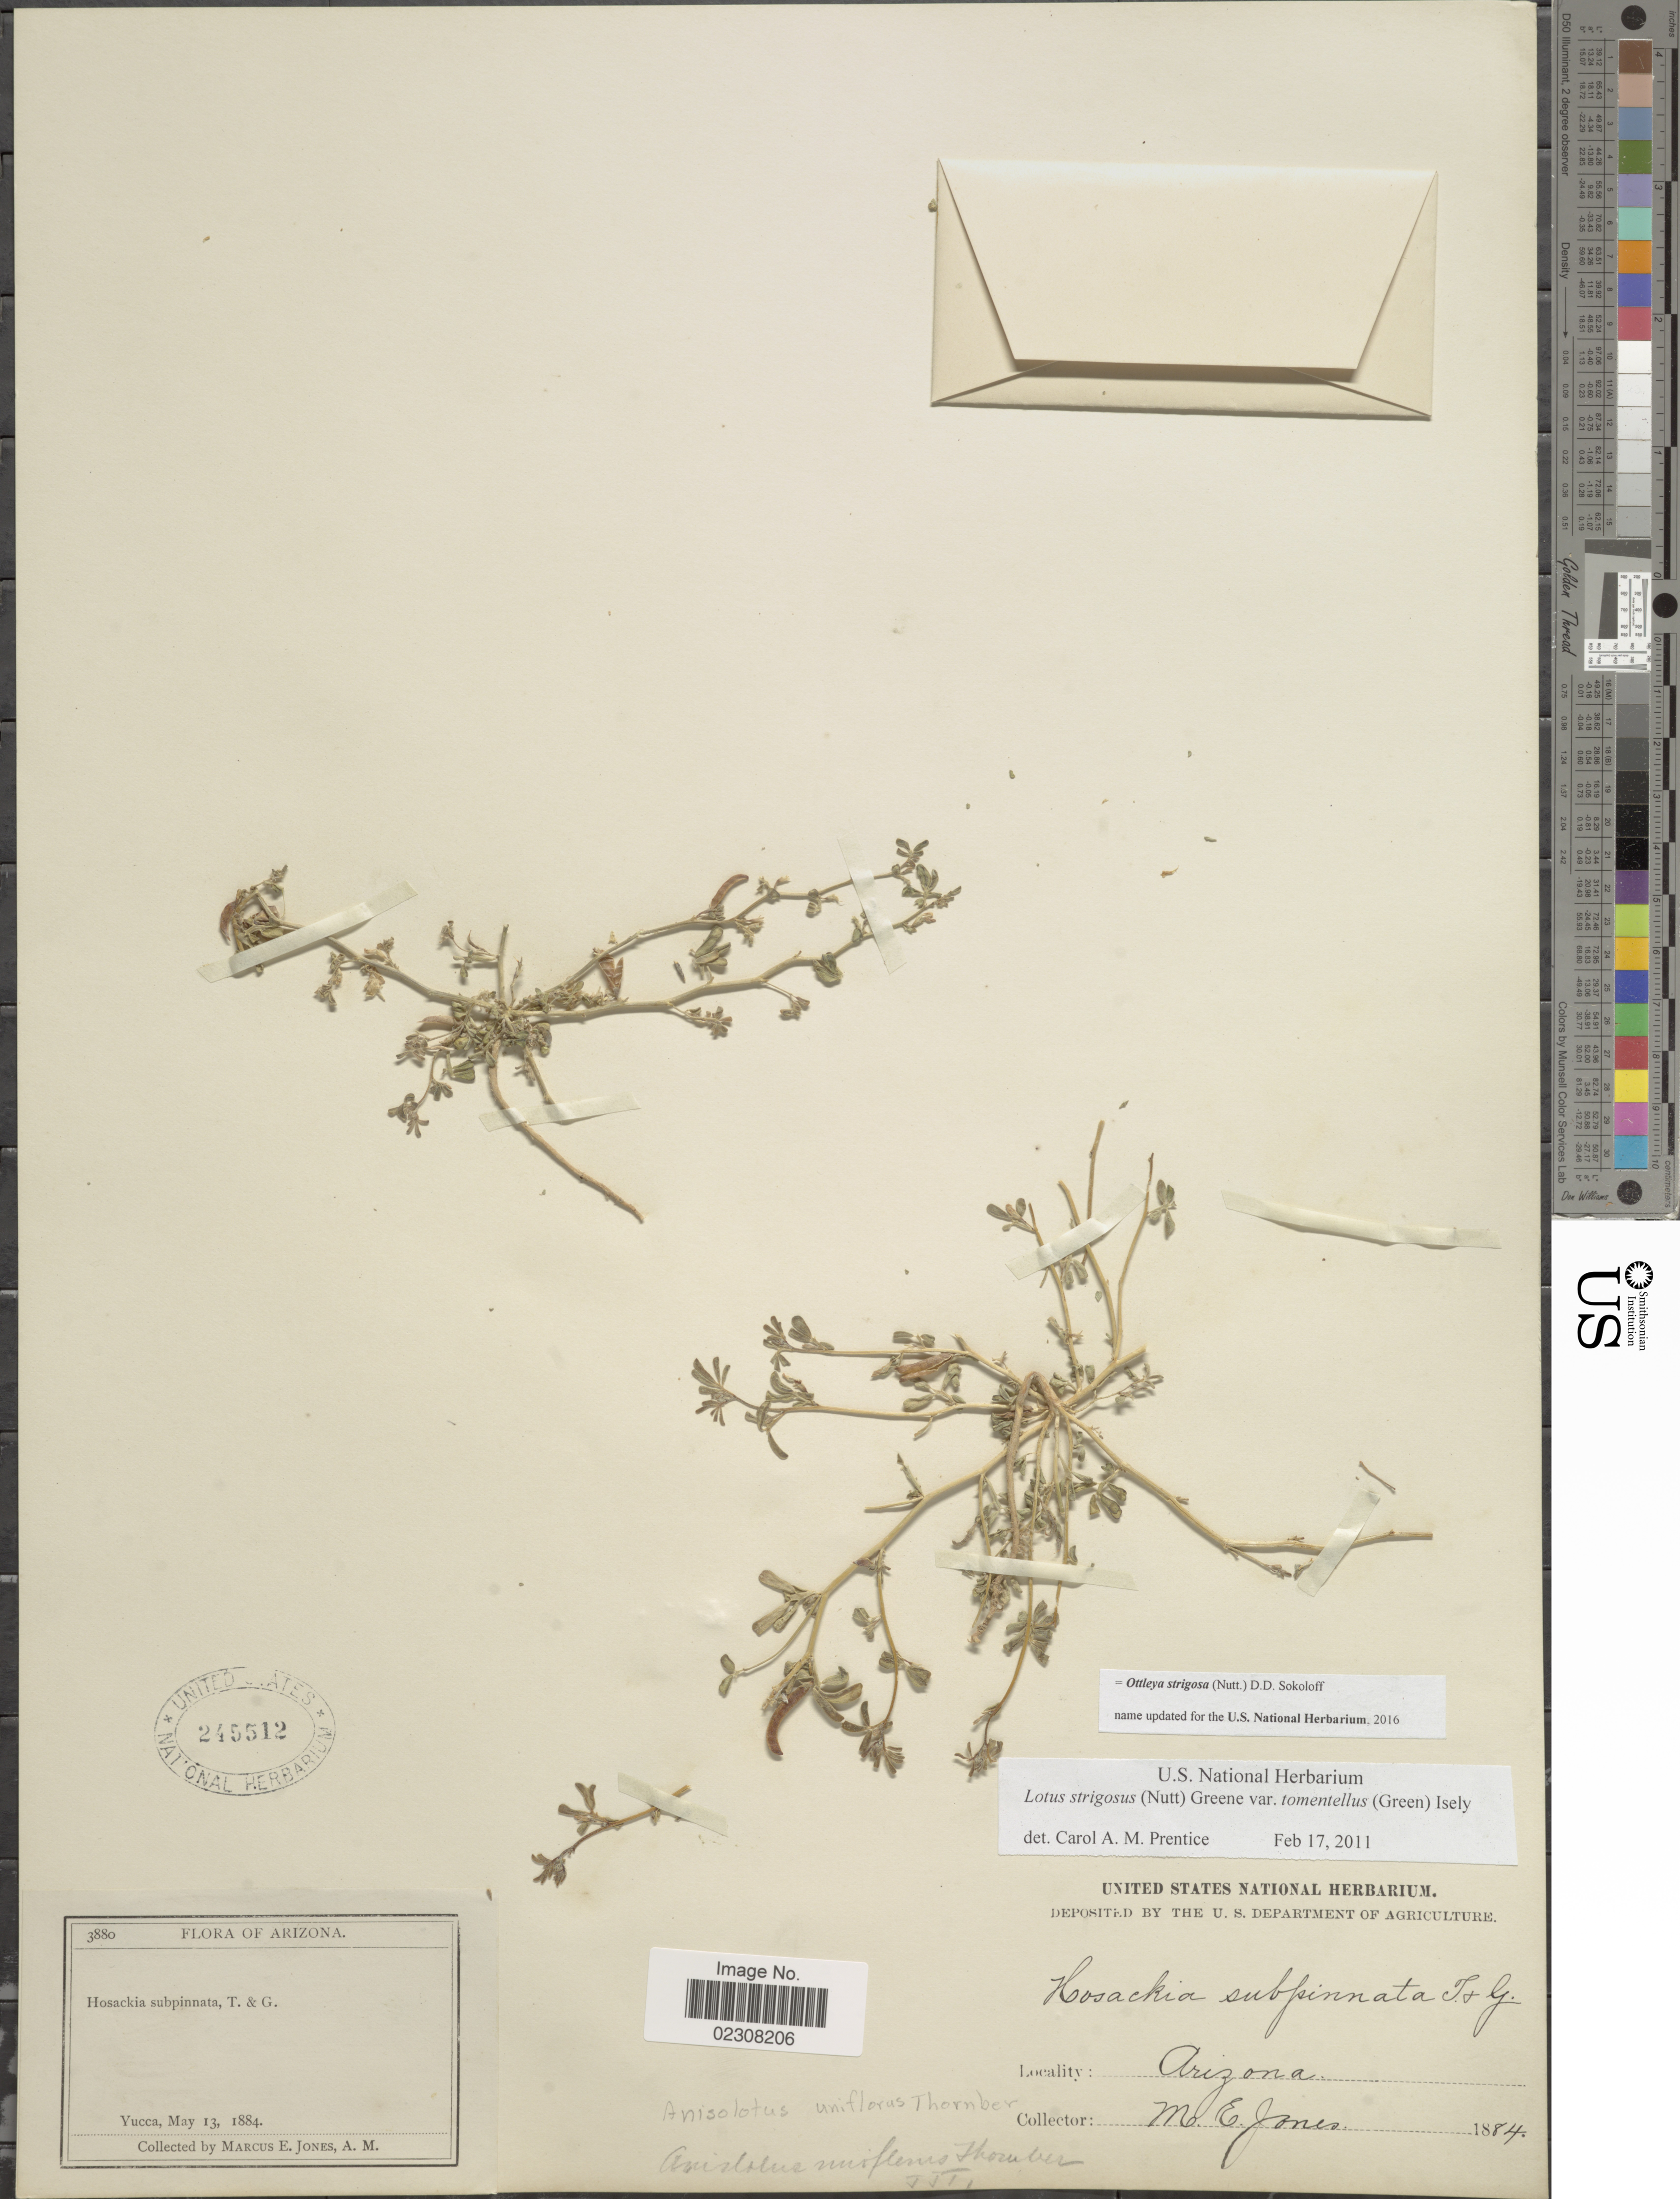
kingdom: Plantae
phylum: Tracheophyta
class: Magnoliopsida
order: Fabales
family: Fabaceae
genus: Ottleya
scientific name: Ottleya strigosa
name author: (Nutt.) D.D. Sokoloff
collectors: M. E. Jones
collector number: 3880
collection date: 1884-05-13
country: United States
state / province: Arizona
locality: Yucca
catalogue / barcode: US 245512